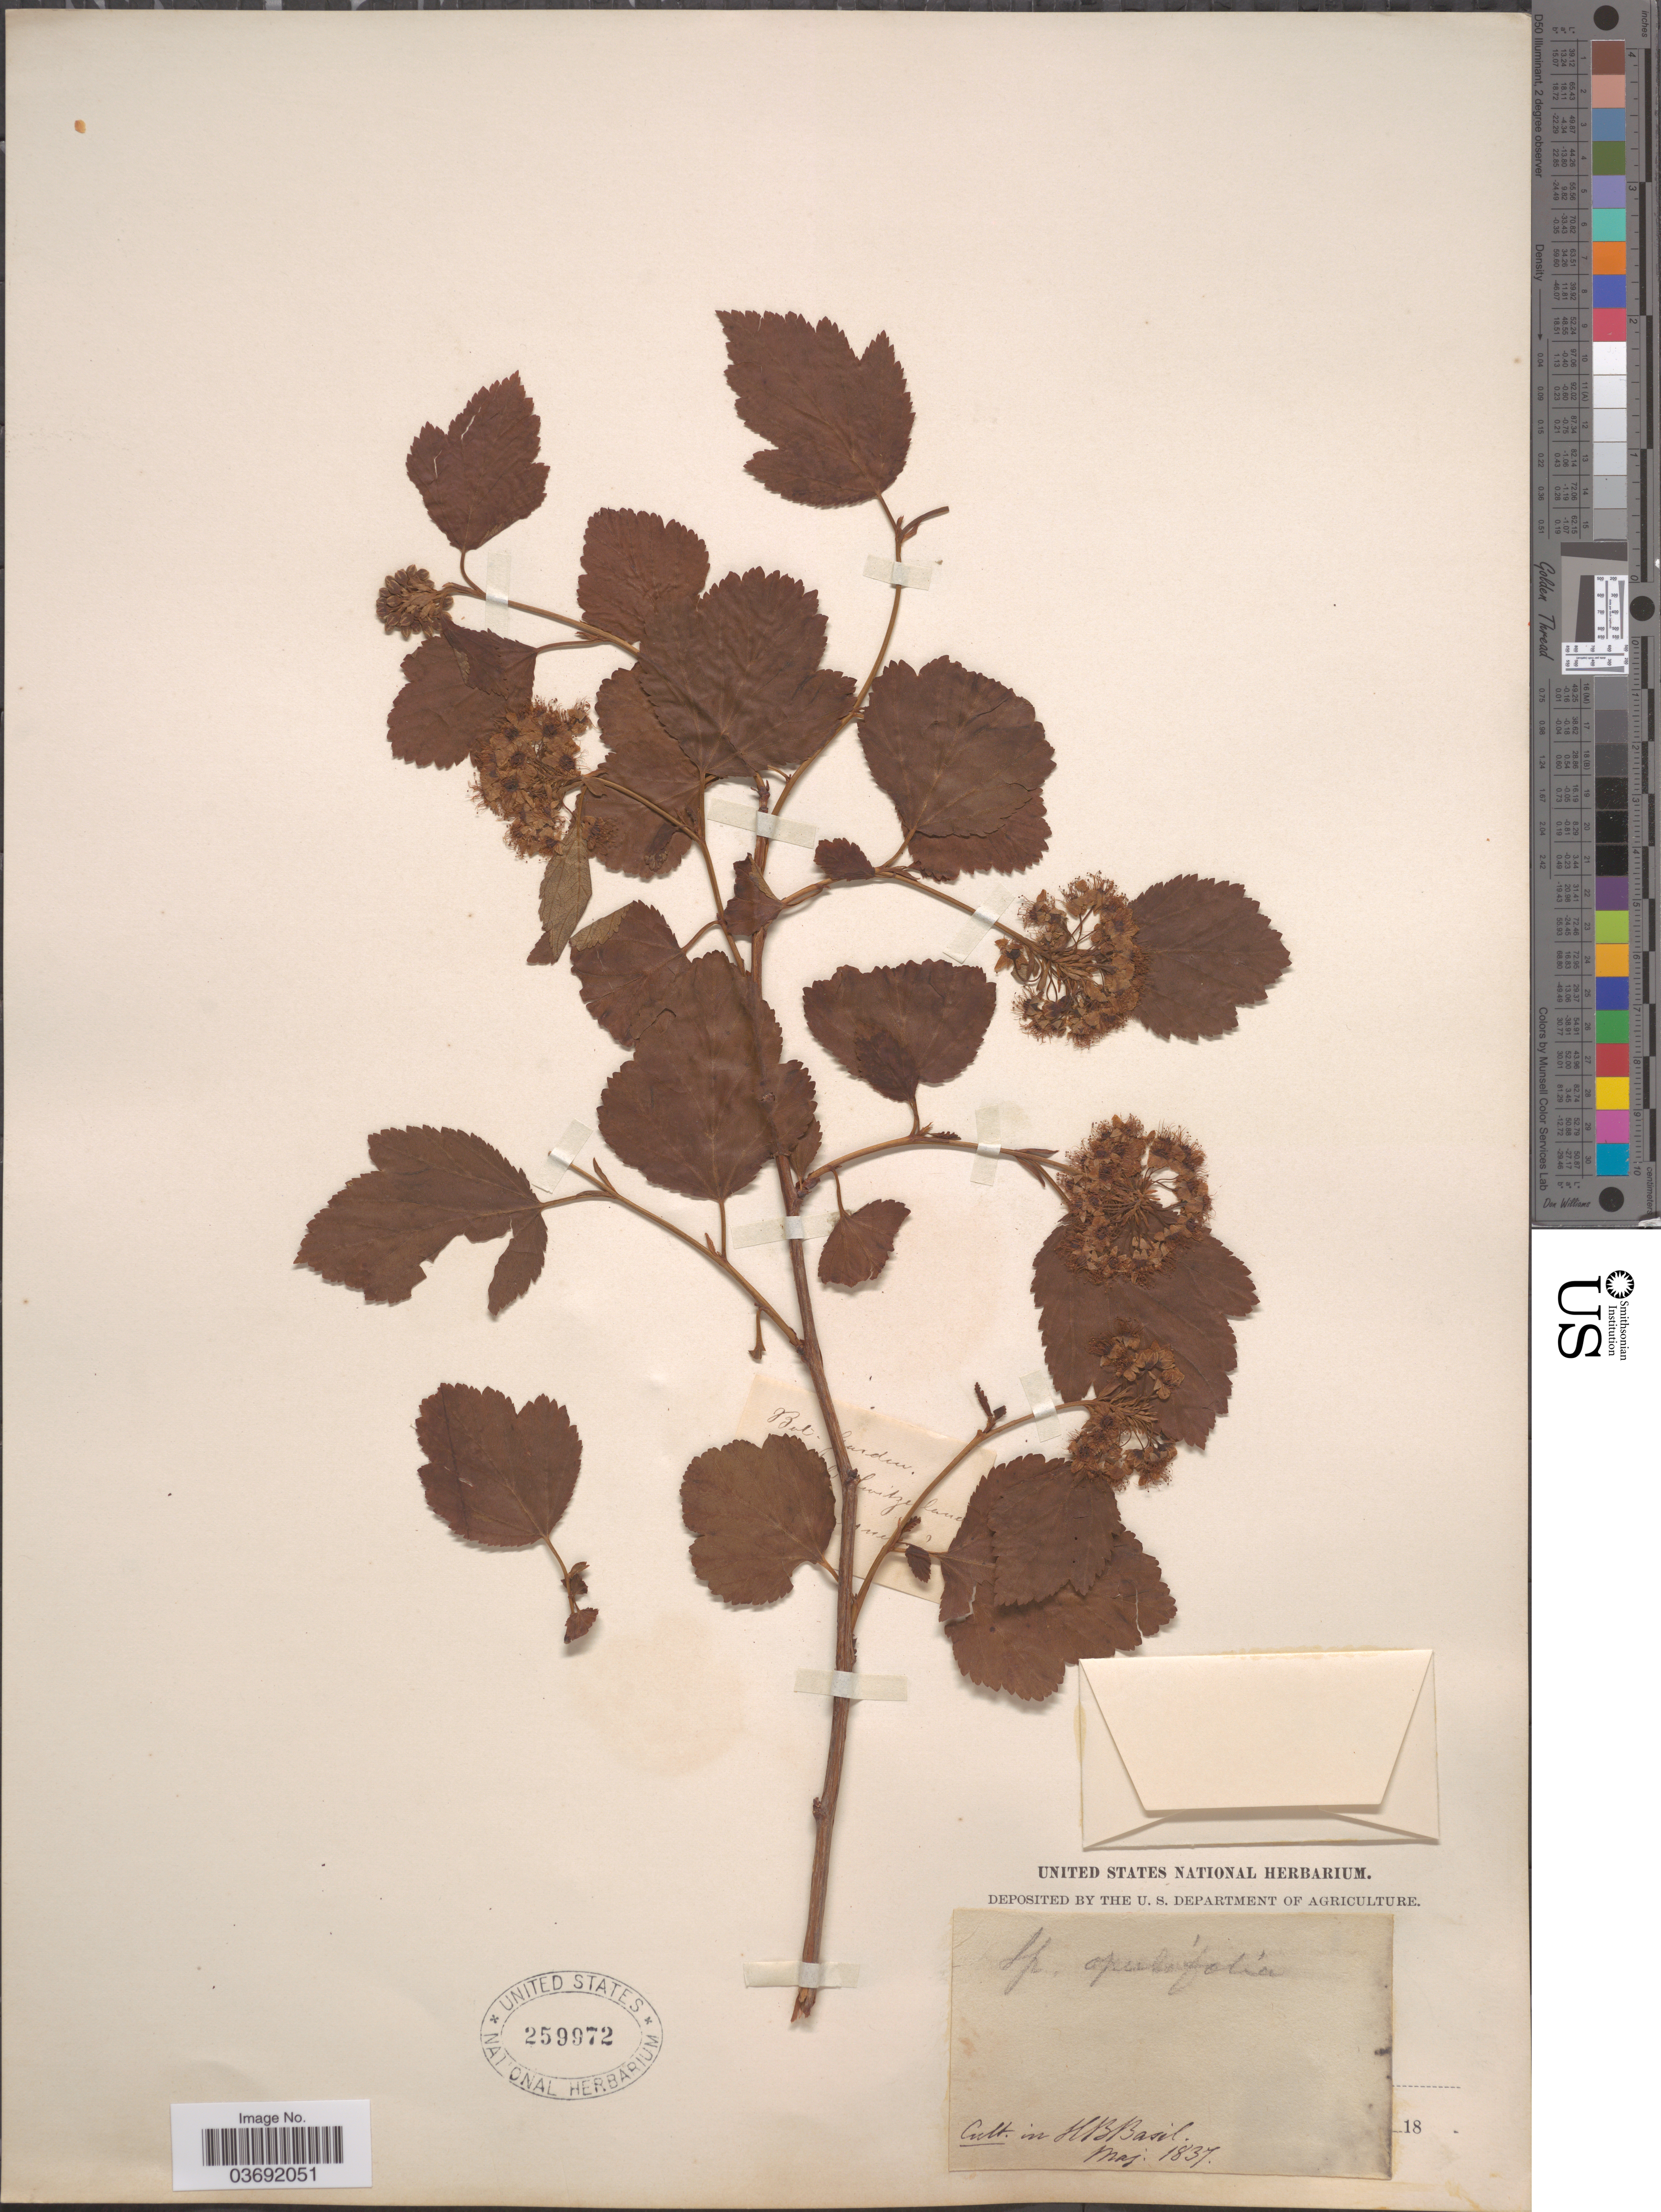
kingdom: Plantae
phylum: Tracheophyta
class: Magnoliopsida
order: Rosales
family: Rosaceae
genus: Physocarpus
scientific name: Physocarpus opulifolius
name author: (L.) Maxim.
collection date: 1837-05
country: Switzerland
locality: HBBasil.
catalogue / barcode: US 259972